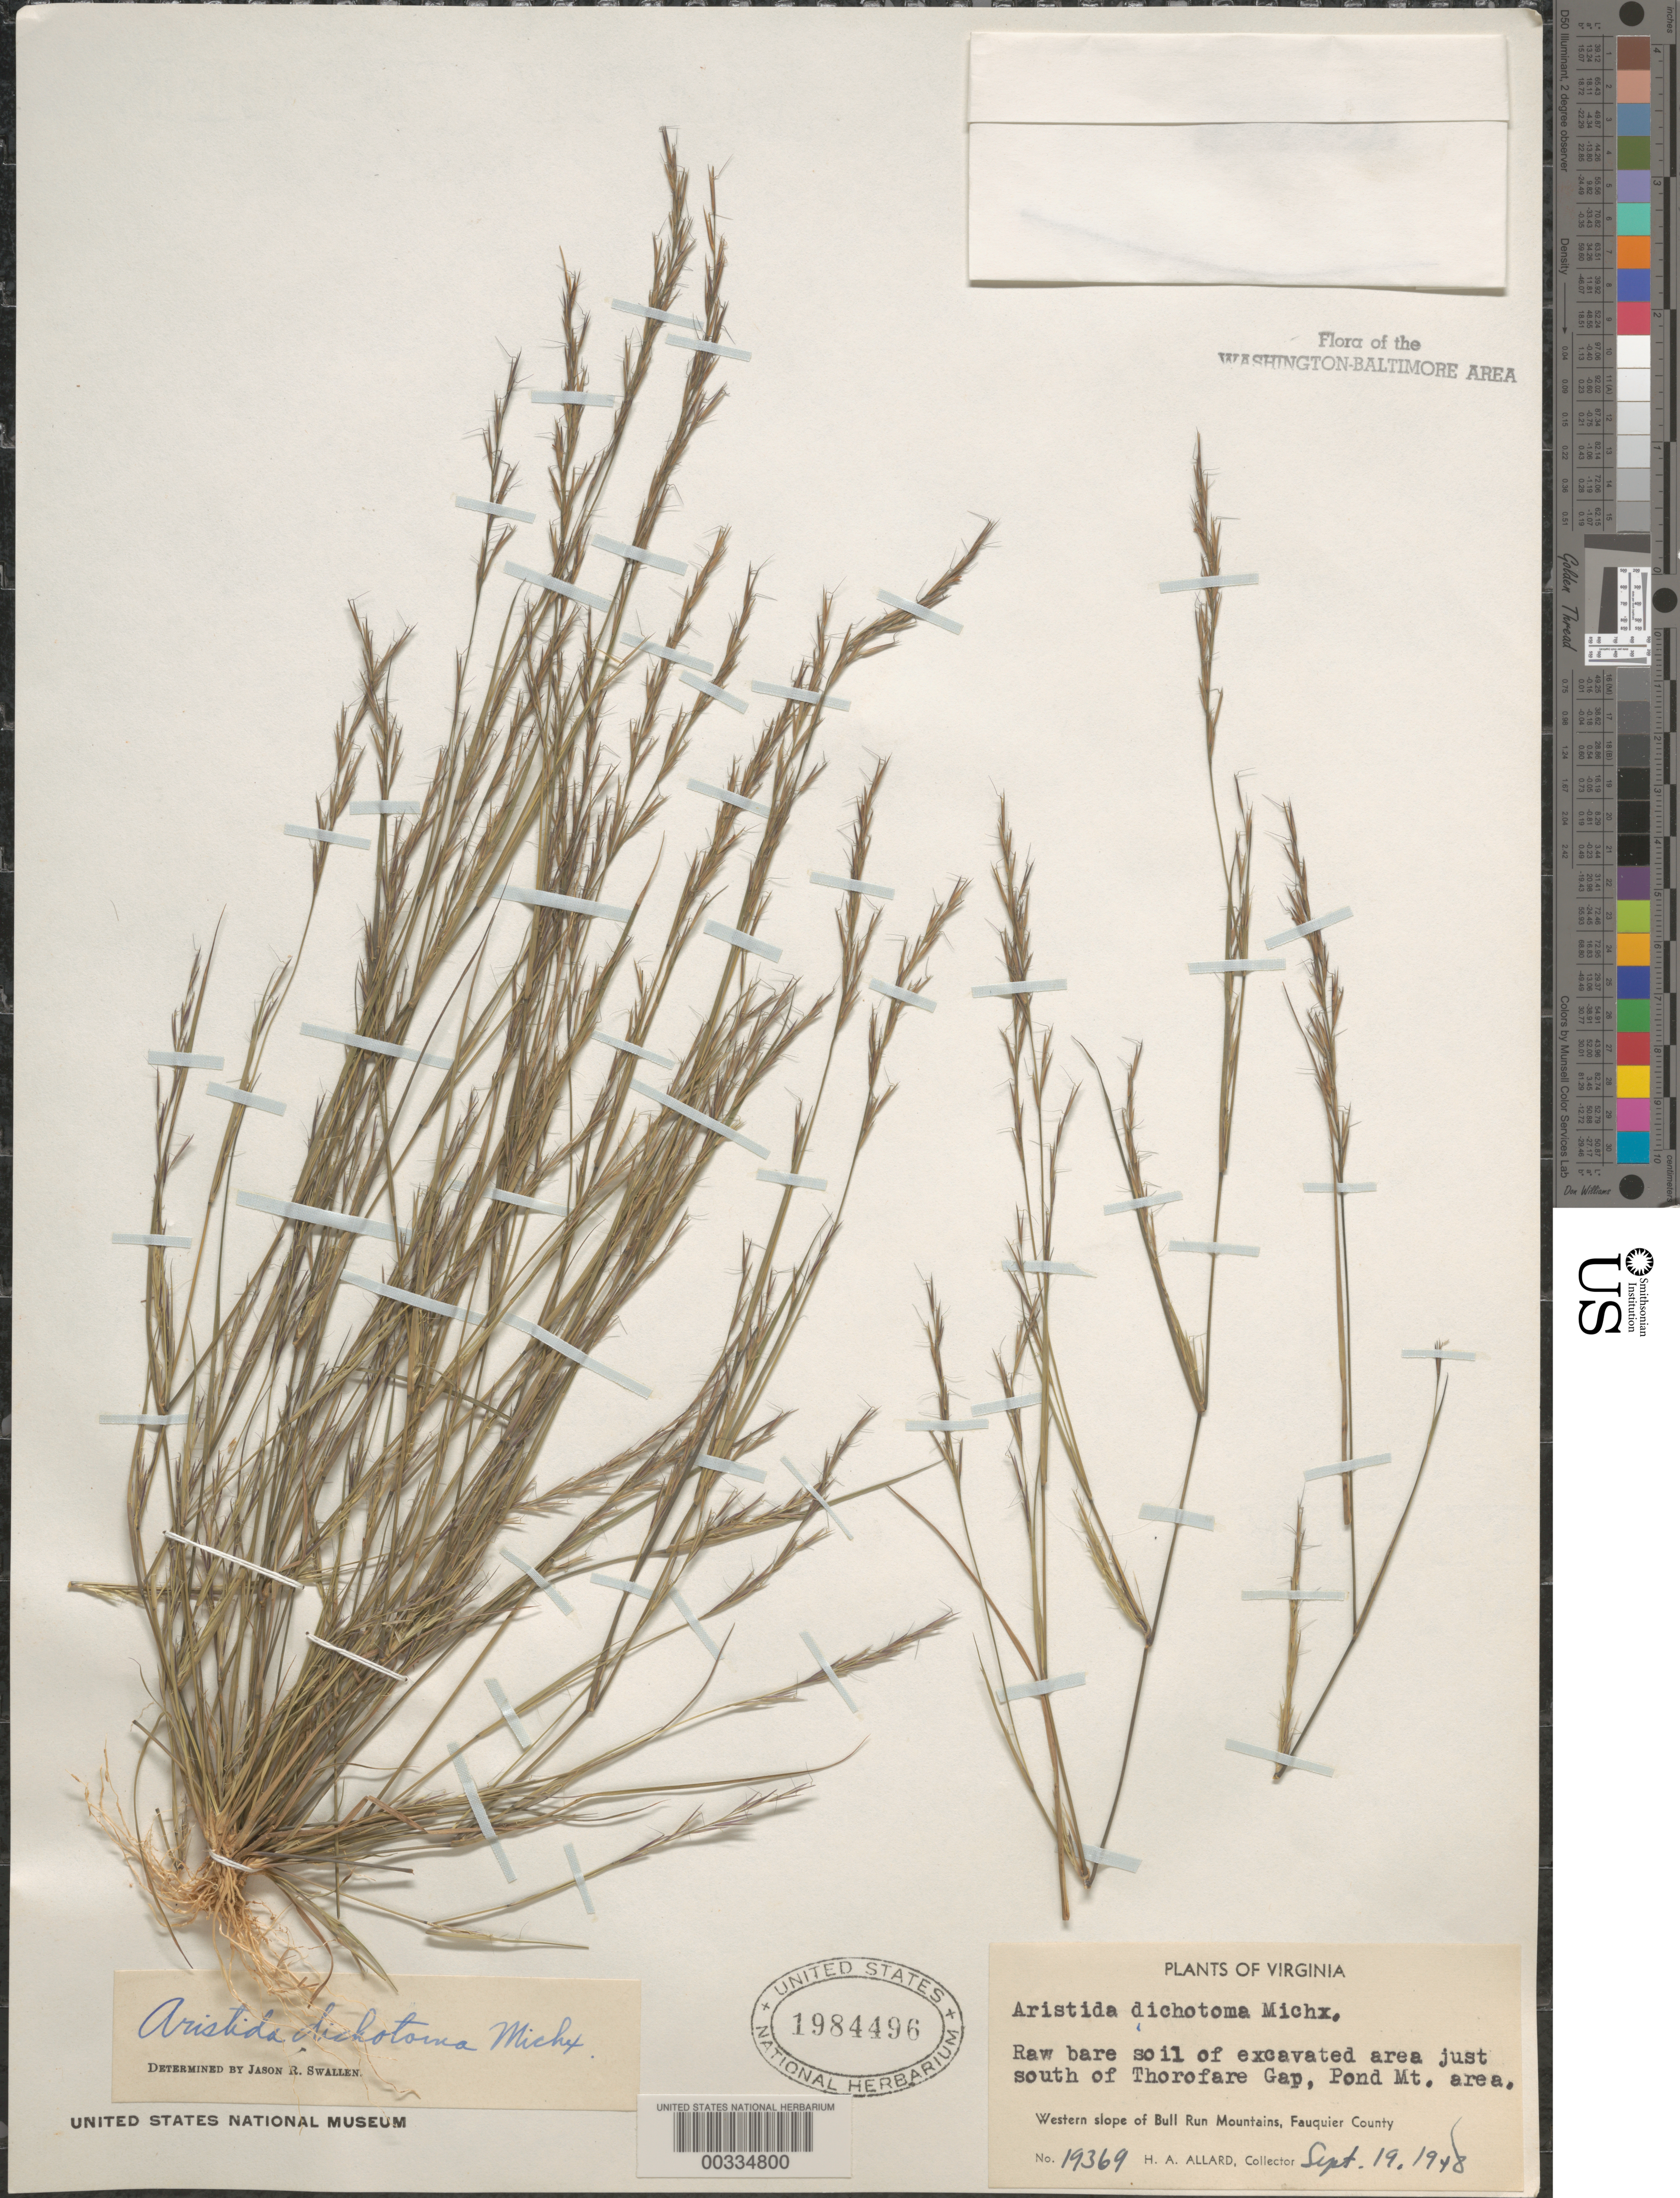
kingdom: Plantae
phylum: Tracheophyta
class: Liliopsida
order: Poales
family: Poaceae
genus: Aristida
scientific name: Aristida dichotoma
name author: Michx.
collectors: H. A. Allard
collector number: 19369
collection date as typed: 19 Sep 1948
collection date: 1948-09-19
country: United States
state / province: Virginia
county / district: Fauquier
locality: South of Thorofare Gap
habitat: Raw bare soil of excabated area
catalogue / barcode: US 1984496